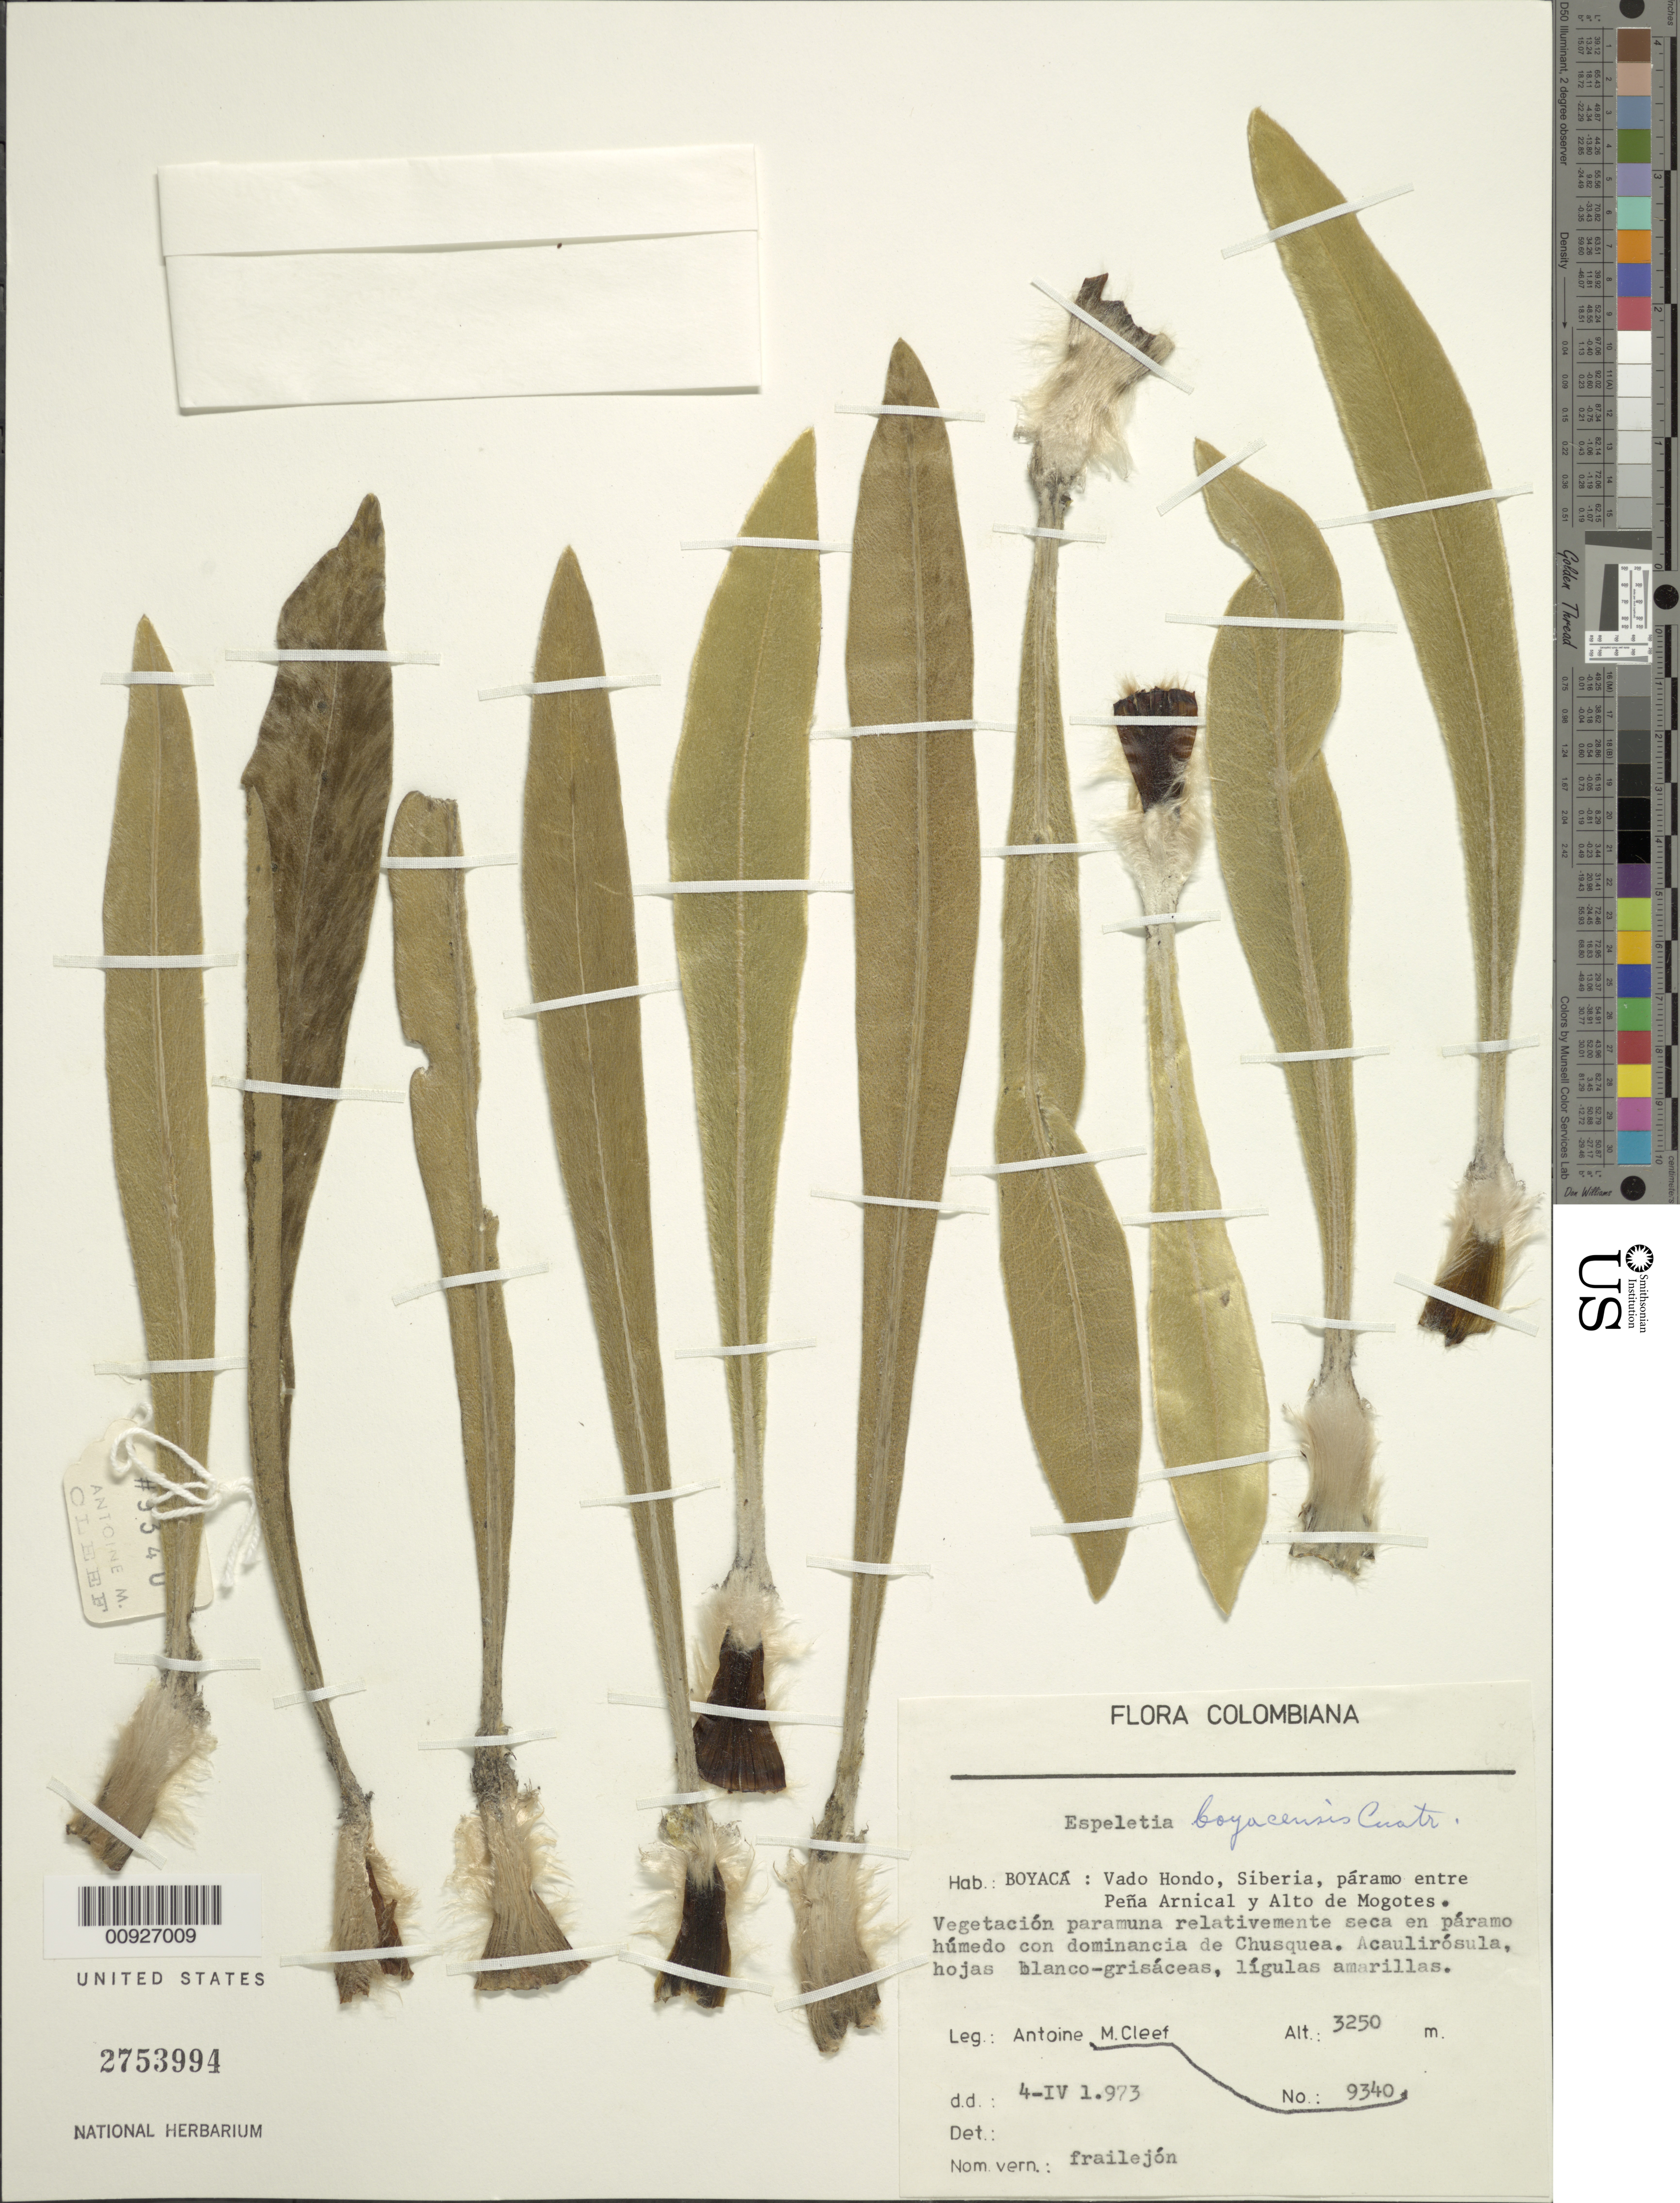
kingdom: Plantae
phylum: Tracheophyta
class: Magnoliopsida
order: Asterales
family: Asteraceae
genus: Espeletia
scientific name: Espeletia boyacensis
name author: Cuatrec.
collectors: A. M. Cleef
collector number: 9340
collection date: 1973-04-04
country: Colombia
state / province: Boyacá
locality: Vado Hondo, Siberia, Páramo entre Peña Arnical y Alto de Mogotes.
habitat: Vegetación paramuna relativamente seca en páramo húmedo con dominancia de Chusquea.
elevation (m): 3250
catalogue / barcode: US 2753994